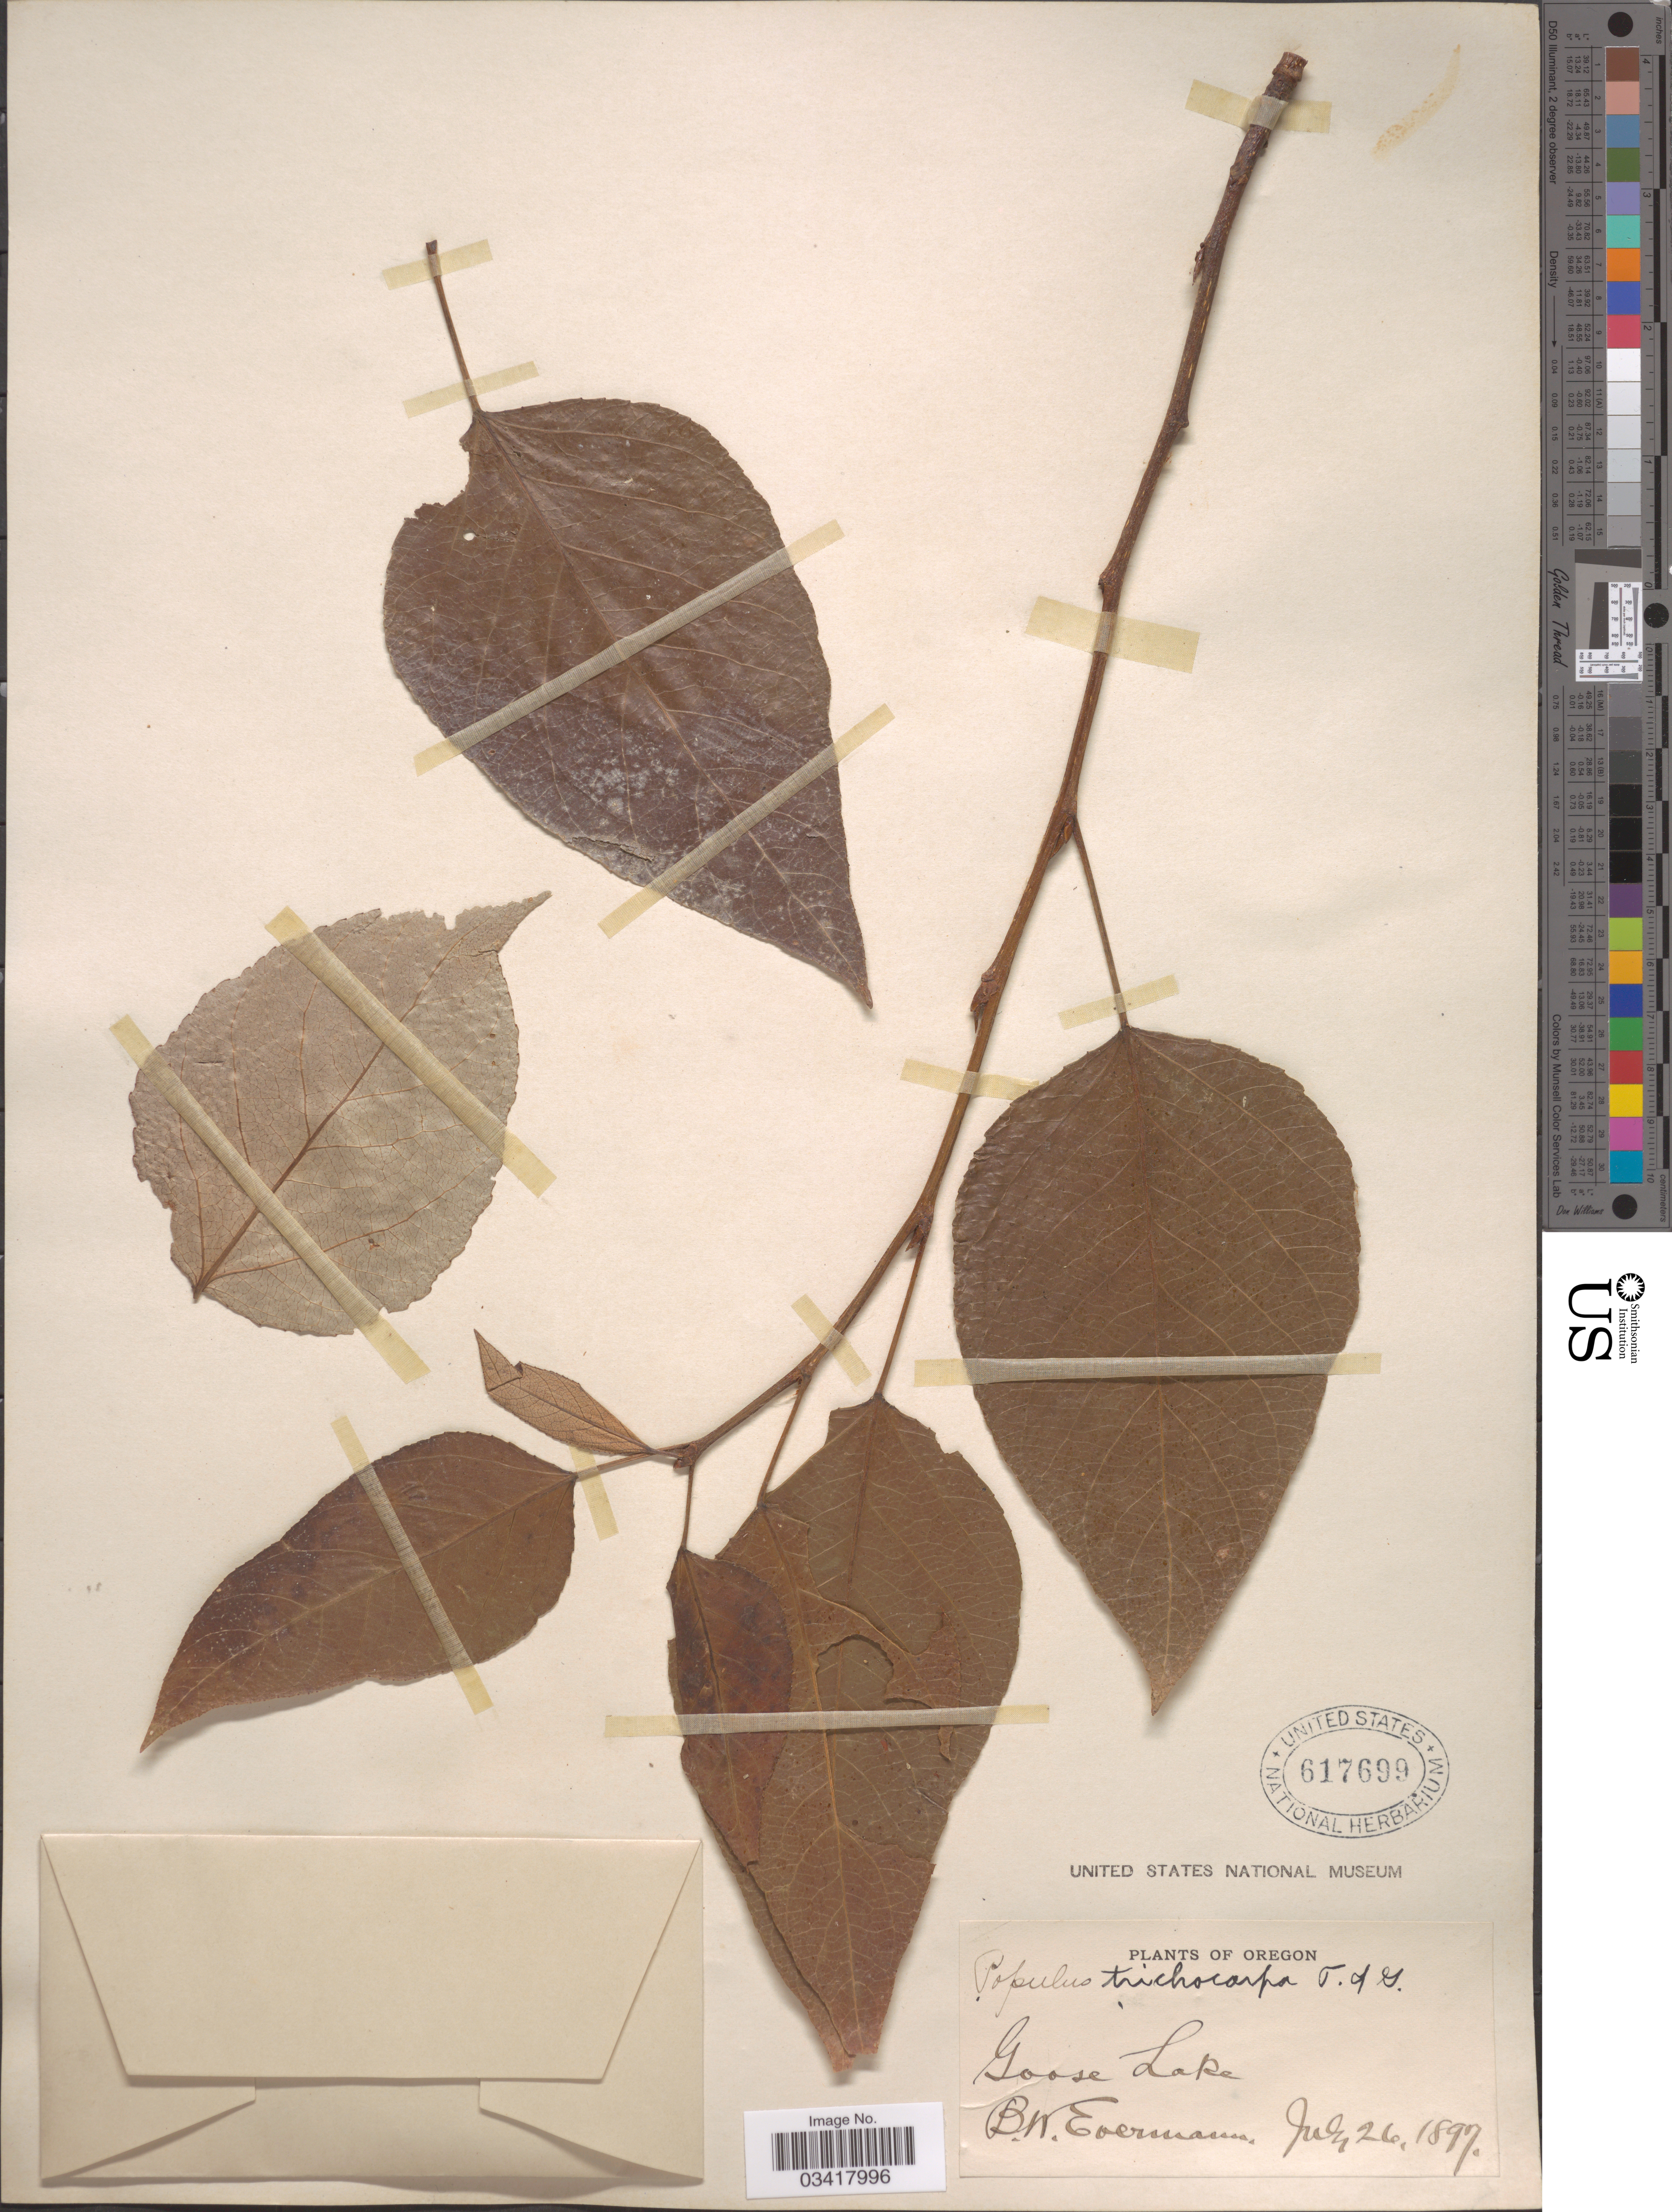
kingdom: Plantae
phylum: Tracheophyta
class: Magnoliopsida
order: Malpighiales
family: Salicaceae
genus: Populus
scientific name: Populus trichocarpa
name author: Torr. & A. Gray ex W. Hook.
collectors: B. W. Evermann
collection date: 1897-07-26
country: United States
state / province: Oregon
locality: Goose Lake.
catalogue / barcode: US 617699